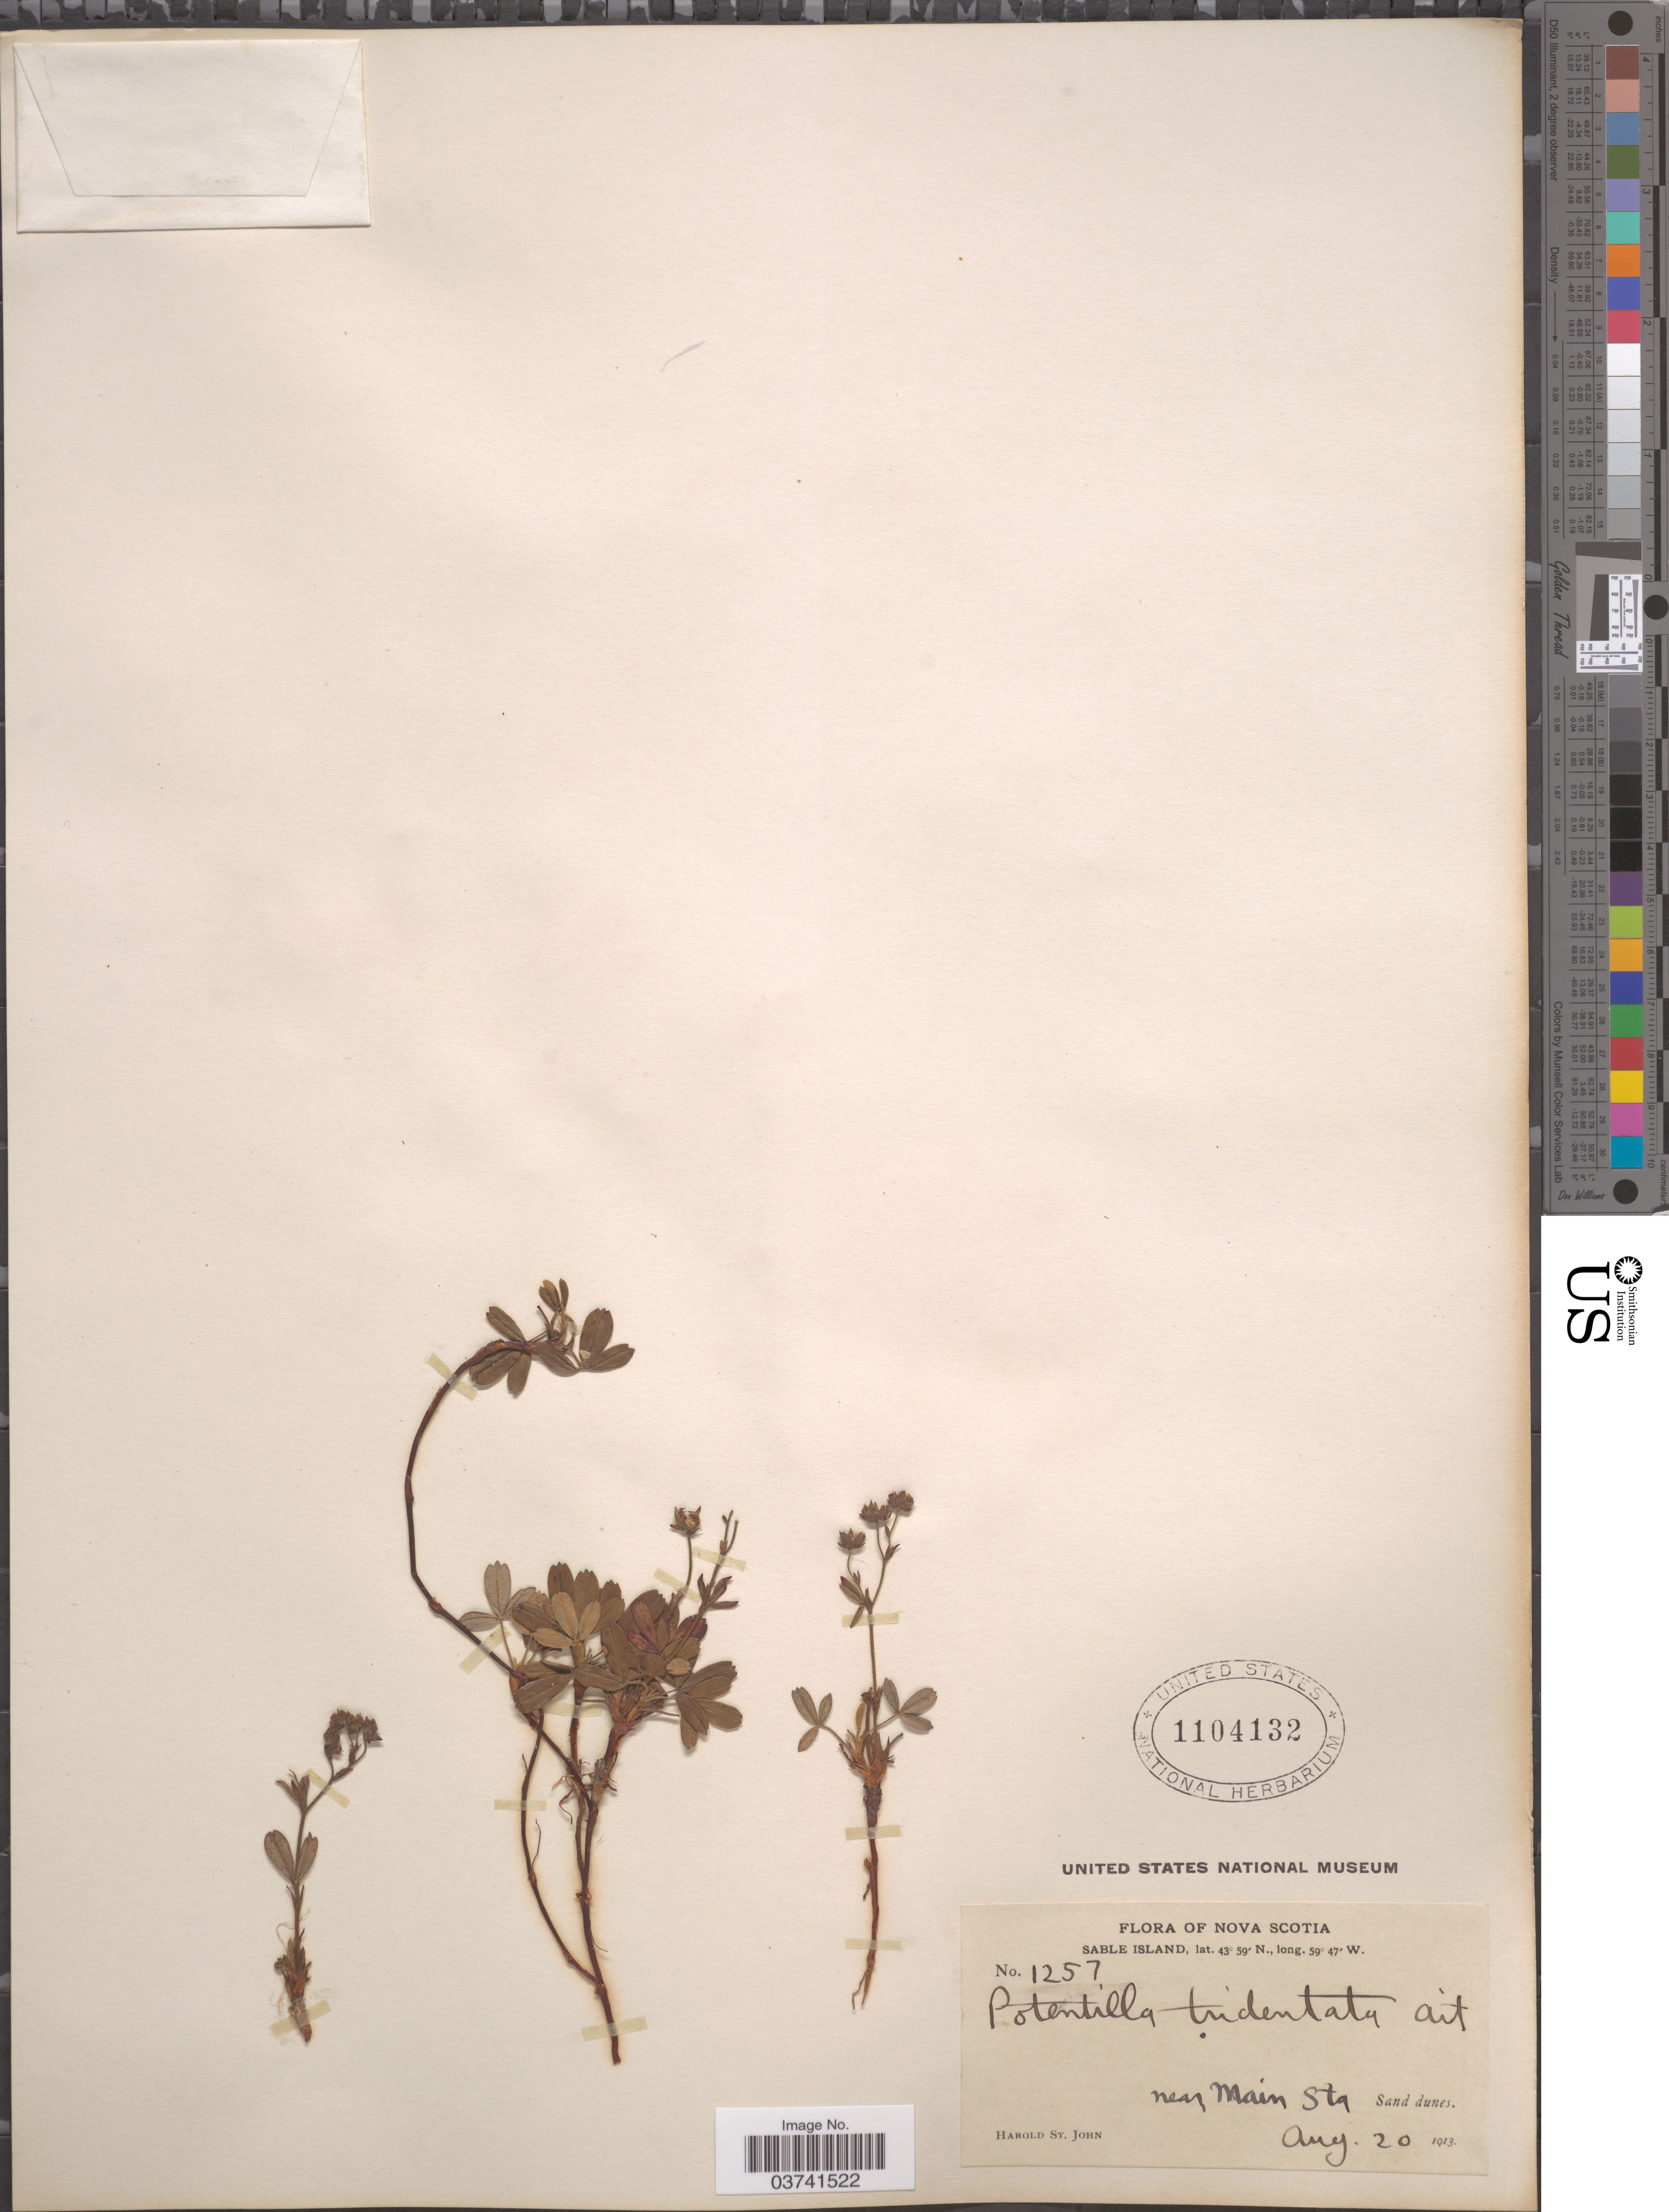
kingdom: Plantae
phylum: Tracheophyta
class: Magnoliopsida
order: Rosales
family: Rosaceae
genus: Potentilla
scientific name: Potentilla tridentata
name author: Aiton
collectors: H. St. John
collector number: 1257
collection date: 1913-08-20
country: Canada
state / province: Nova Scotia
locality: Sable Island. Near Main Sta Sand dunes.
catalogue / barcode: US 1104132